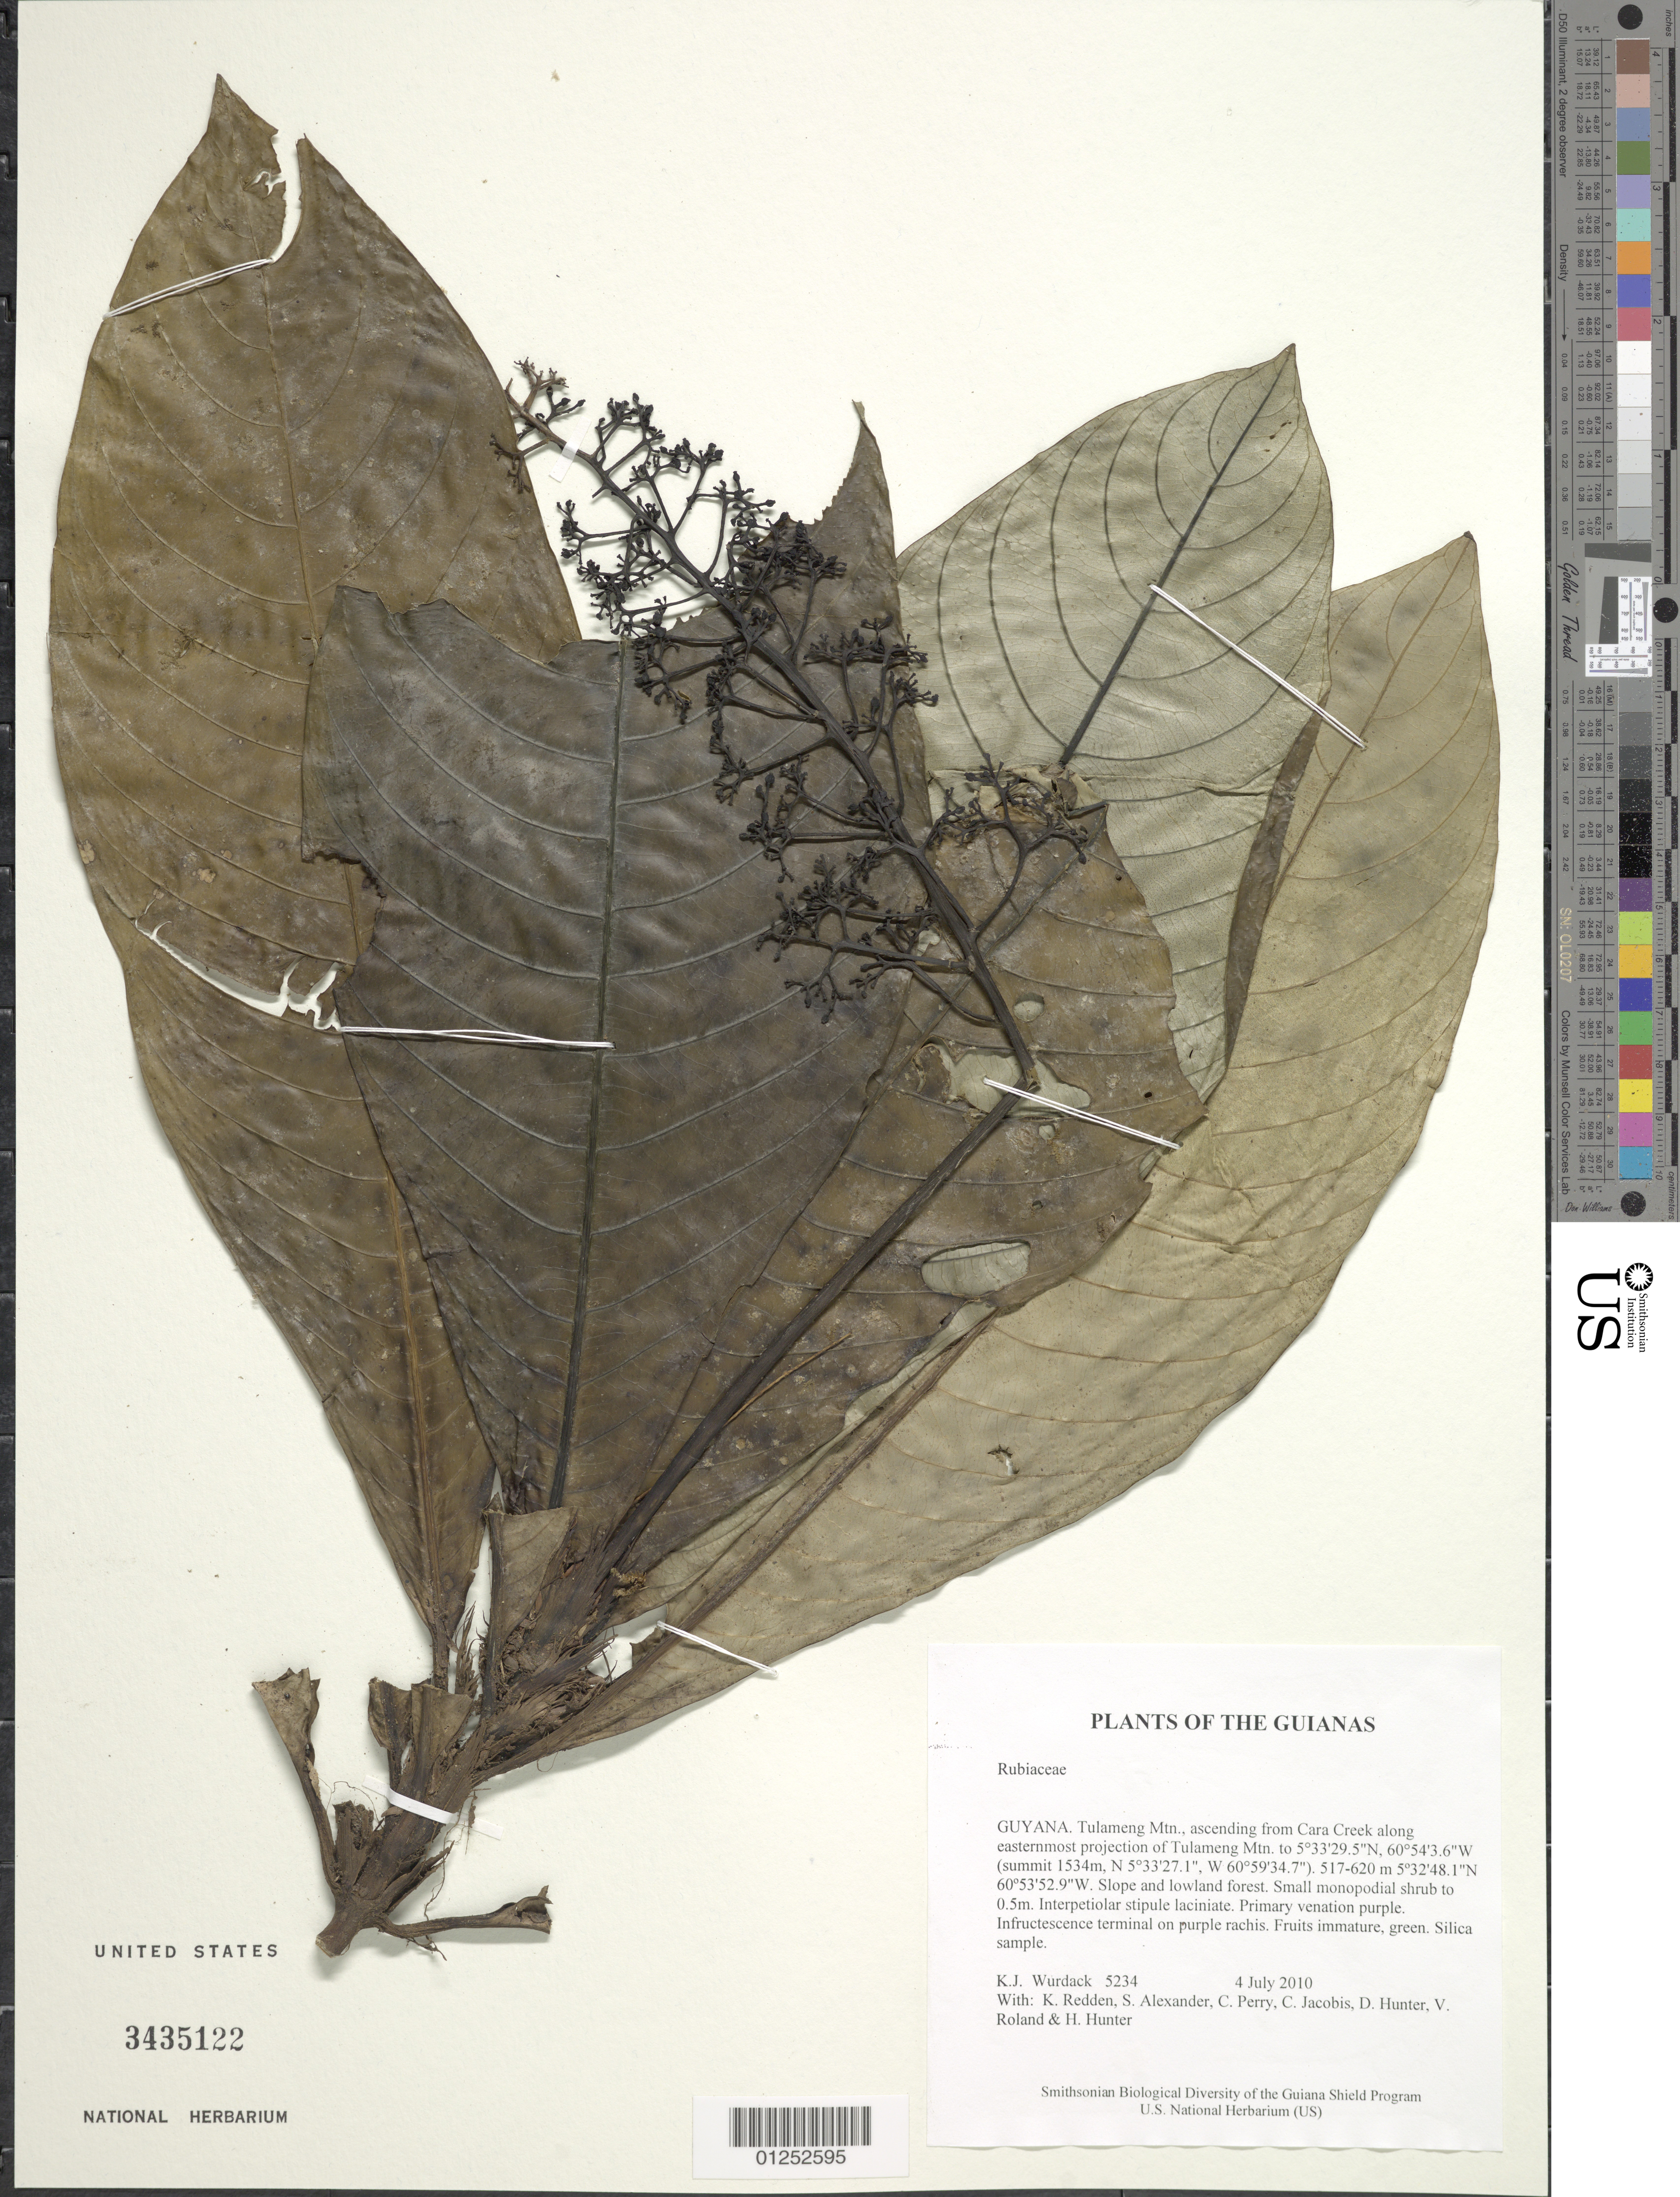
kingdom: Plantae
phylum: Tracheophyta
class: Magnoliopsida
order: Gentianales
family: Rubiaceae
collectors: K. Wurdack, K. M. Redden, S. N. Alexander, C. Perry, C. Jacobis, D. Hunter, V. Roland & H. Hunter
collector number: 5234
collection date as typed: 4 July 2010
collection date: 2010-07-04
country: Guyana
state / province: Cuyuni-Mazaruni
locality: Tulameng Mtn., ascending from Cara Creek along easternmost projection of Tulameng Mtn. to 5°33'29.5"N, 60°54'3.6"W (summit 1534m, N 5°33'27.1", W 60°59'34.7")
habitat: Slope and lowland forest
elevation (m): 517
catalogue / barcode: US 3435122